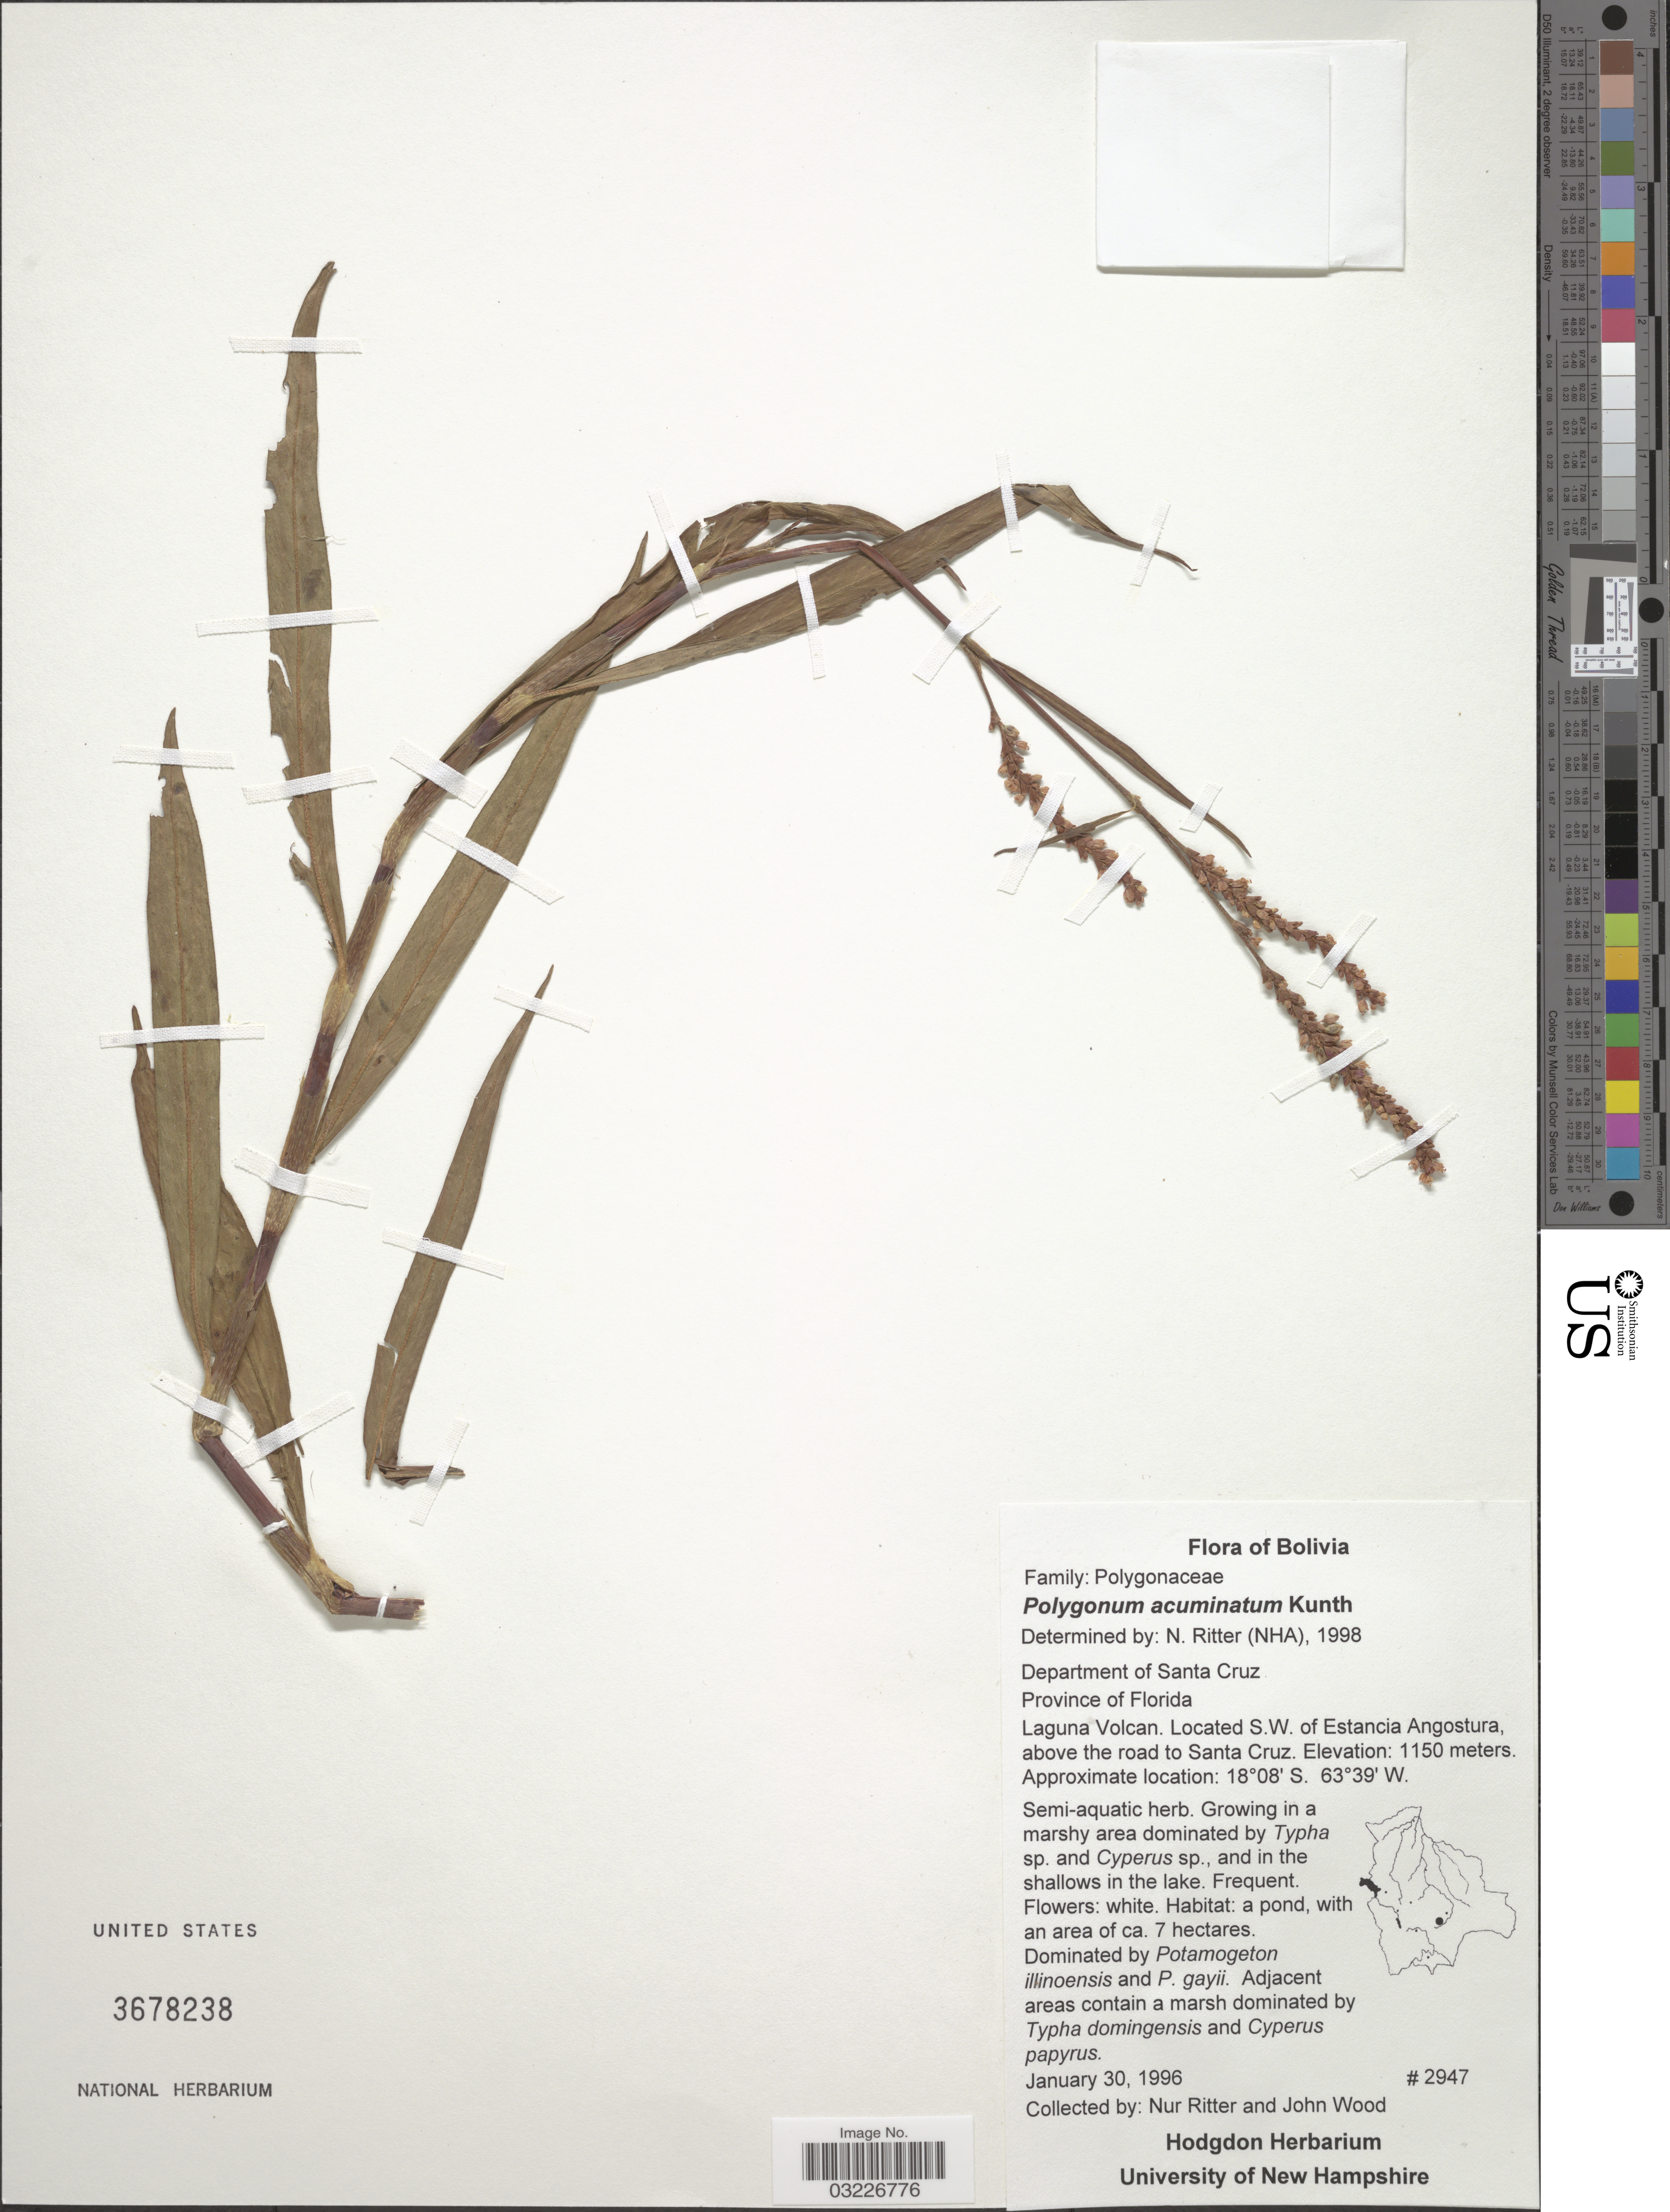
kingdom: Plantae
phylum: Tracheophyta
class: Magnoliopsida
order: Caryophyllales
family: Polygonaceae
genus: Polygonum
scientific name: Polygonum acuminatum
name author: Kunth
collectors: N. Ritter & J. M. Wood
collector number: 2947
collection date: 1996-01-30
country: Bolivia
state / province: Santa Cruz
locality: Department of Santa Cruz. Province of Florida. Laguna Volcan. Located S.W. of Estancia Angostura, above the road to Santa Cruz.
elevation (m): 1150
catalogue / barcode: US 3678238